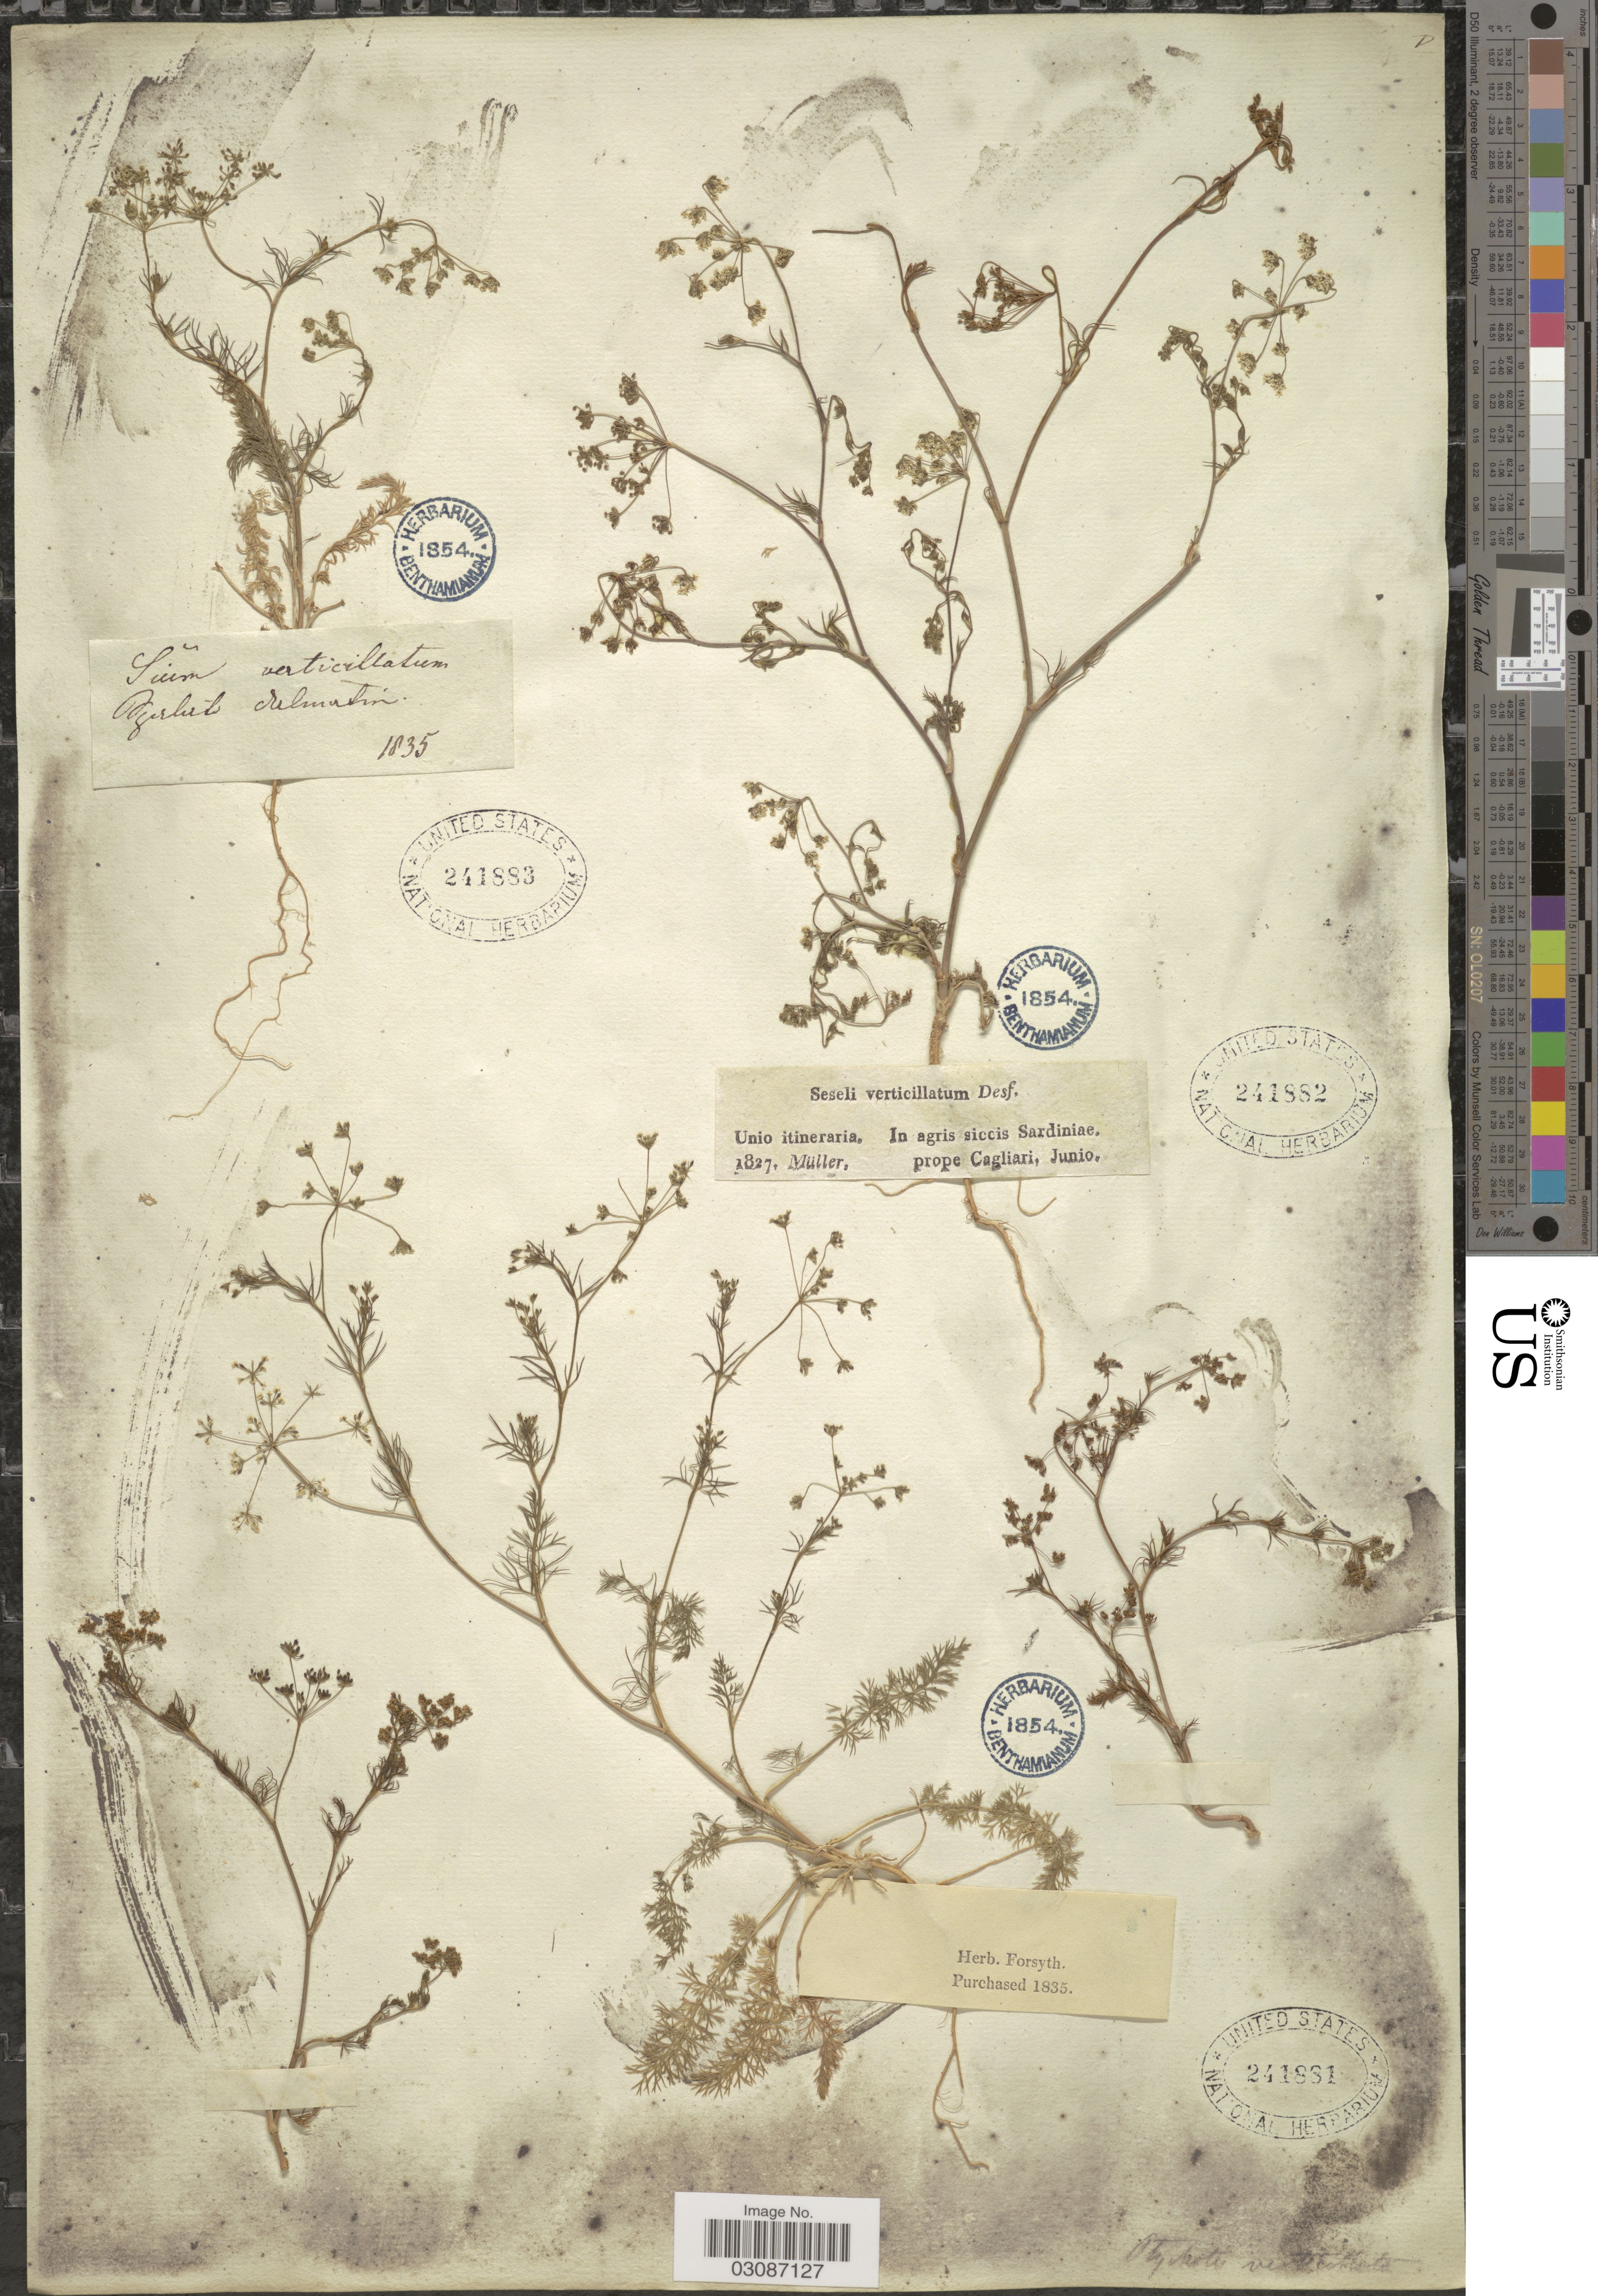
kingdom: Plantae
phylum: Tracheophyta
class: Magnoliopsida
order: Apiales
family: Apiaceae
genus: Seseli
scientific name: Seseli verticillatum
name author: (L.) Crantz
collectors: ex herb. Forsyth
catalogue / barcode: US 241881